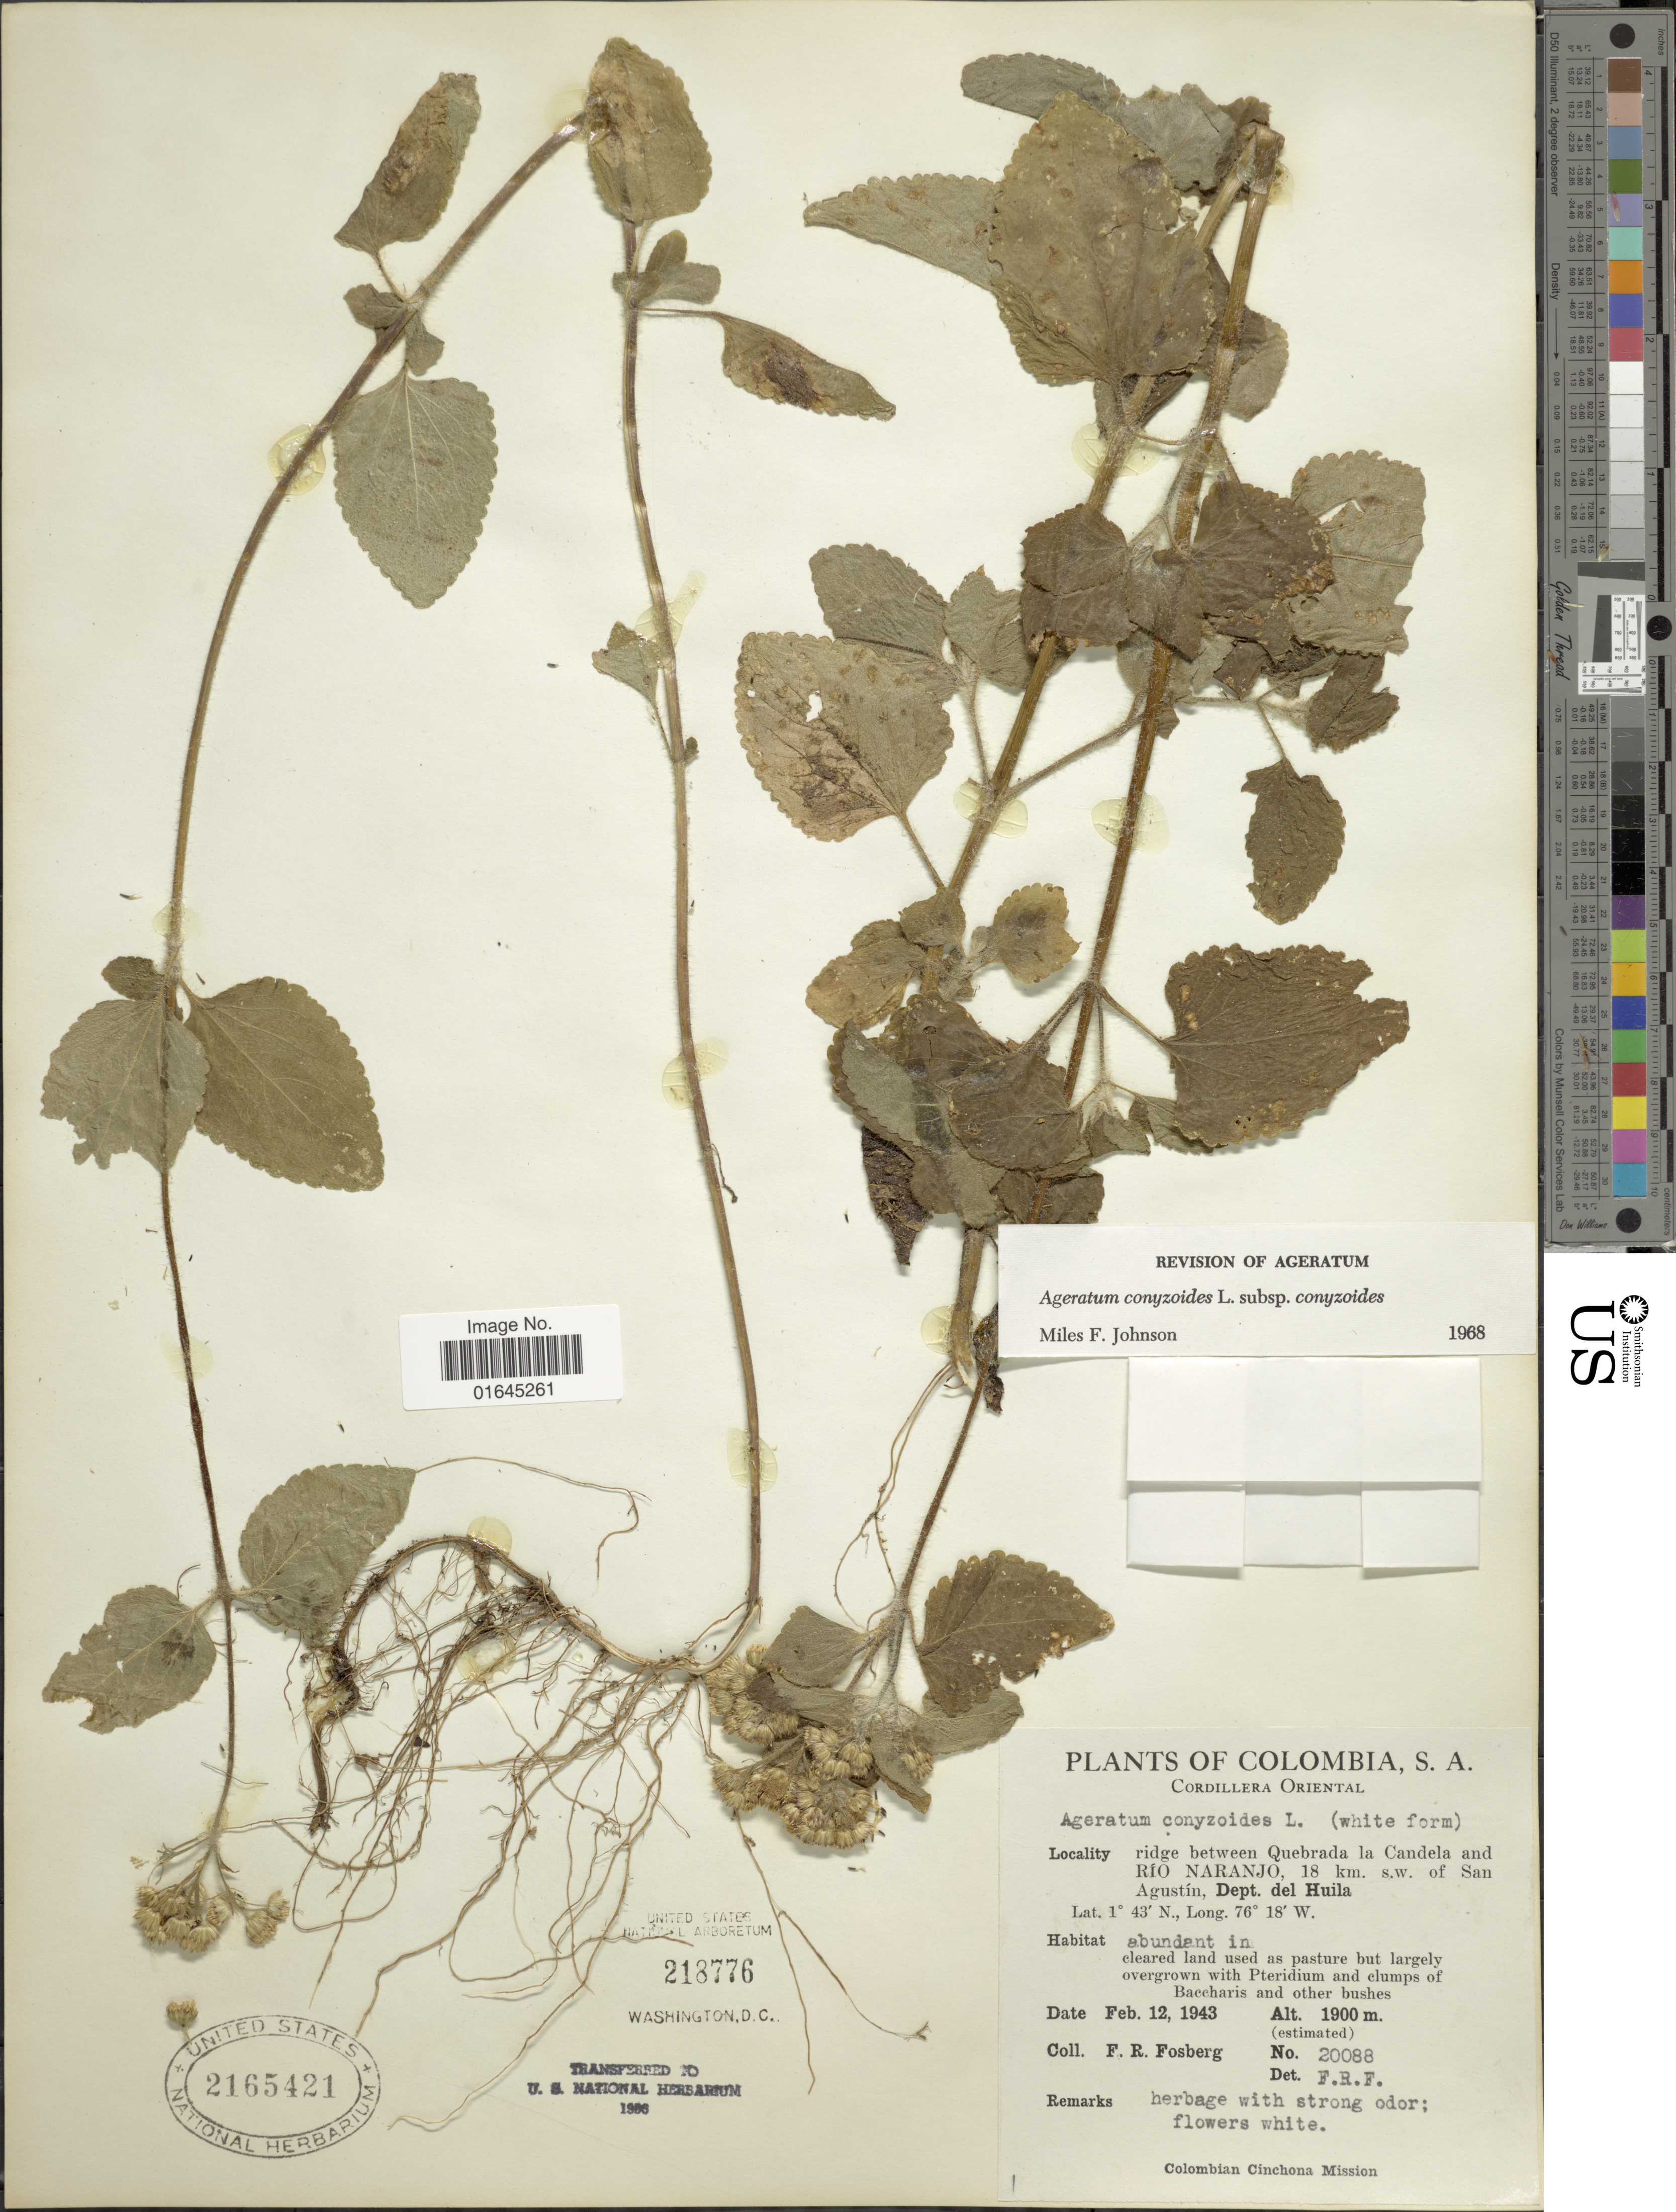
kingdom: Plantae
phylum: Tracheophyta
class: Magnoliopsida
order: Asterales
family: Asteraceae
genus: Ageratum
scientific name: Ageratum conyzoides subsp. conyzoides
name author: L.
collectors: F. R. Fosberg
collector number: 20088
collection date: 1943-02-12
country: Colombia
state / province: Huila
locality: Colombia, S.A., Cordillera Oriental, ridge between Quebrada la Candela and Río Naranjo, 18 km. s.w. of San Agustin, Dept. del Huila.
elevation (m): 1900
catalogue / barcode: US 2165421